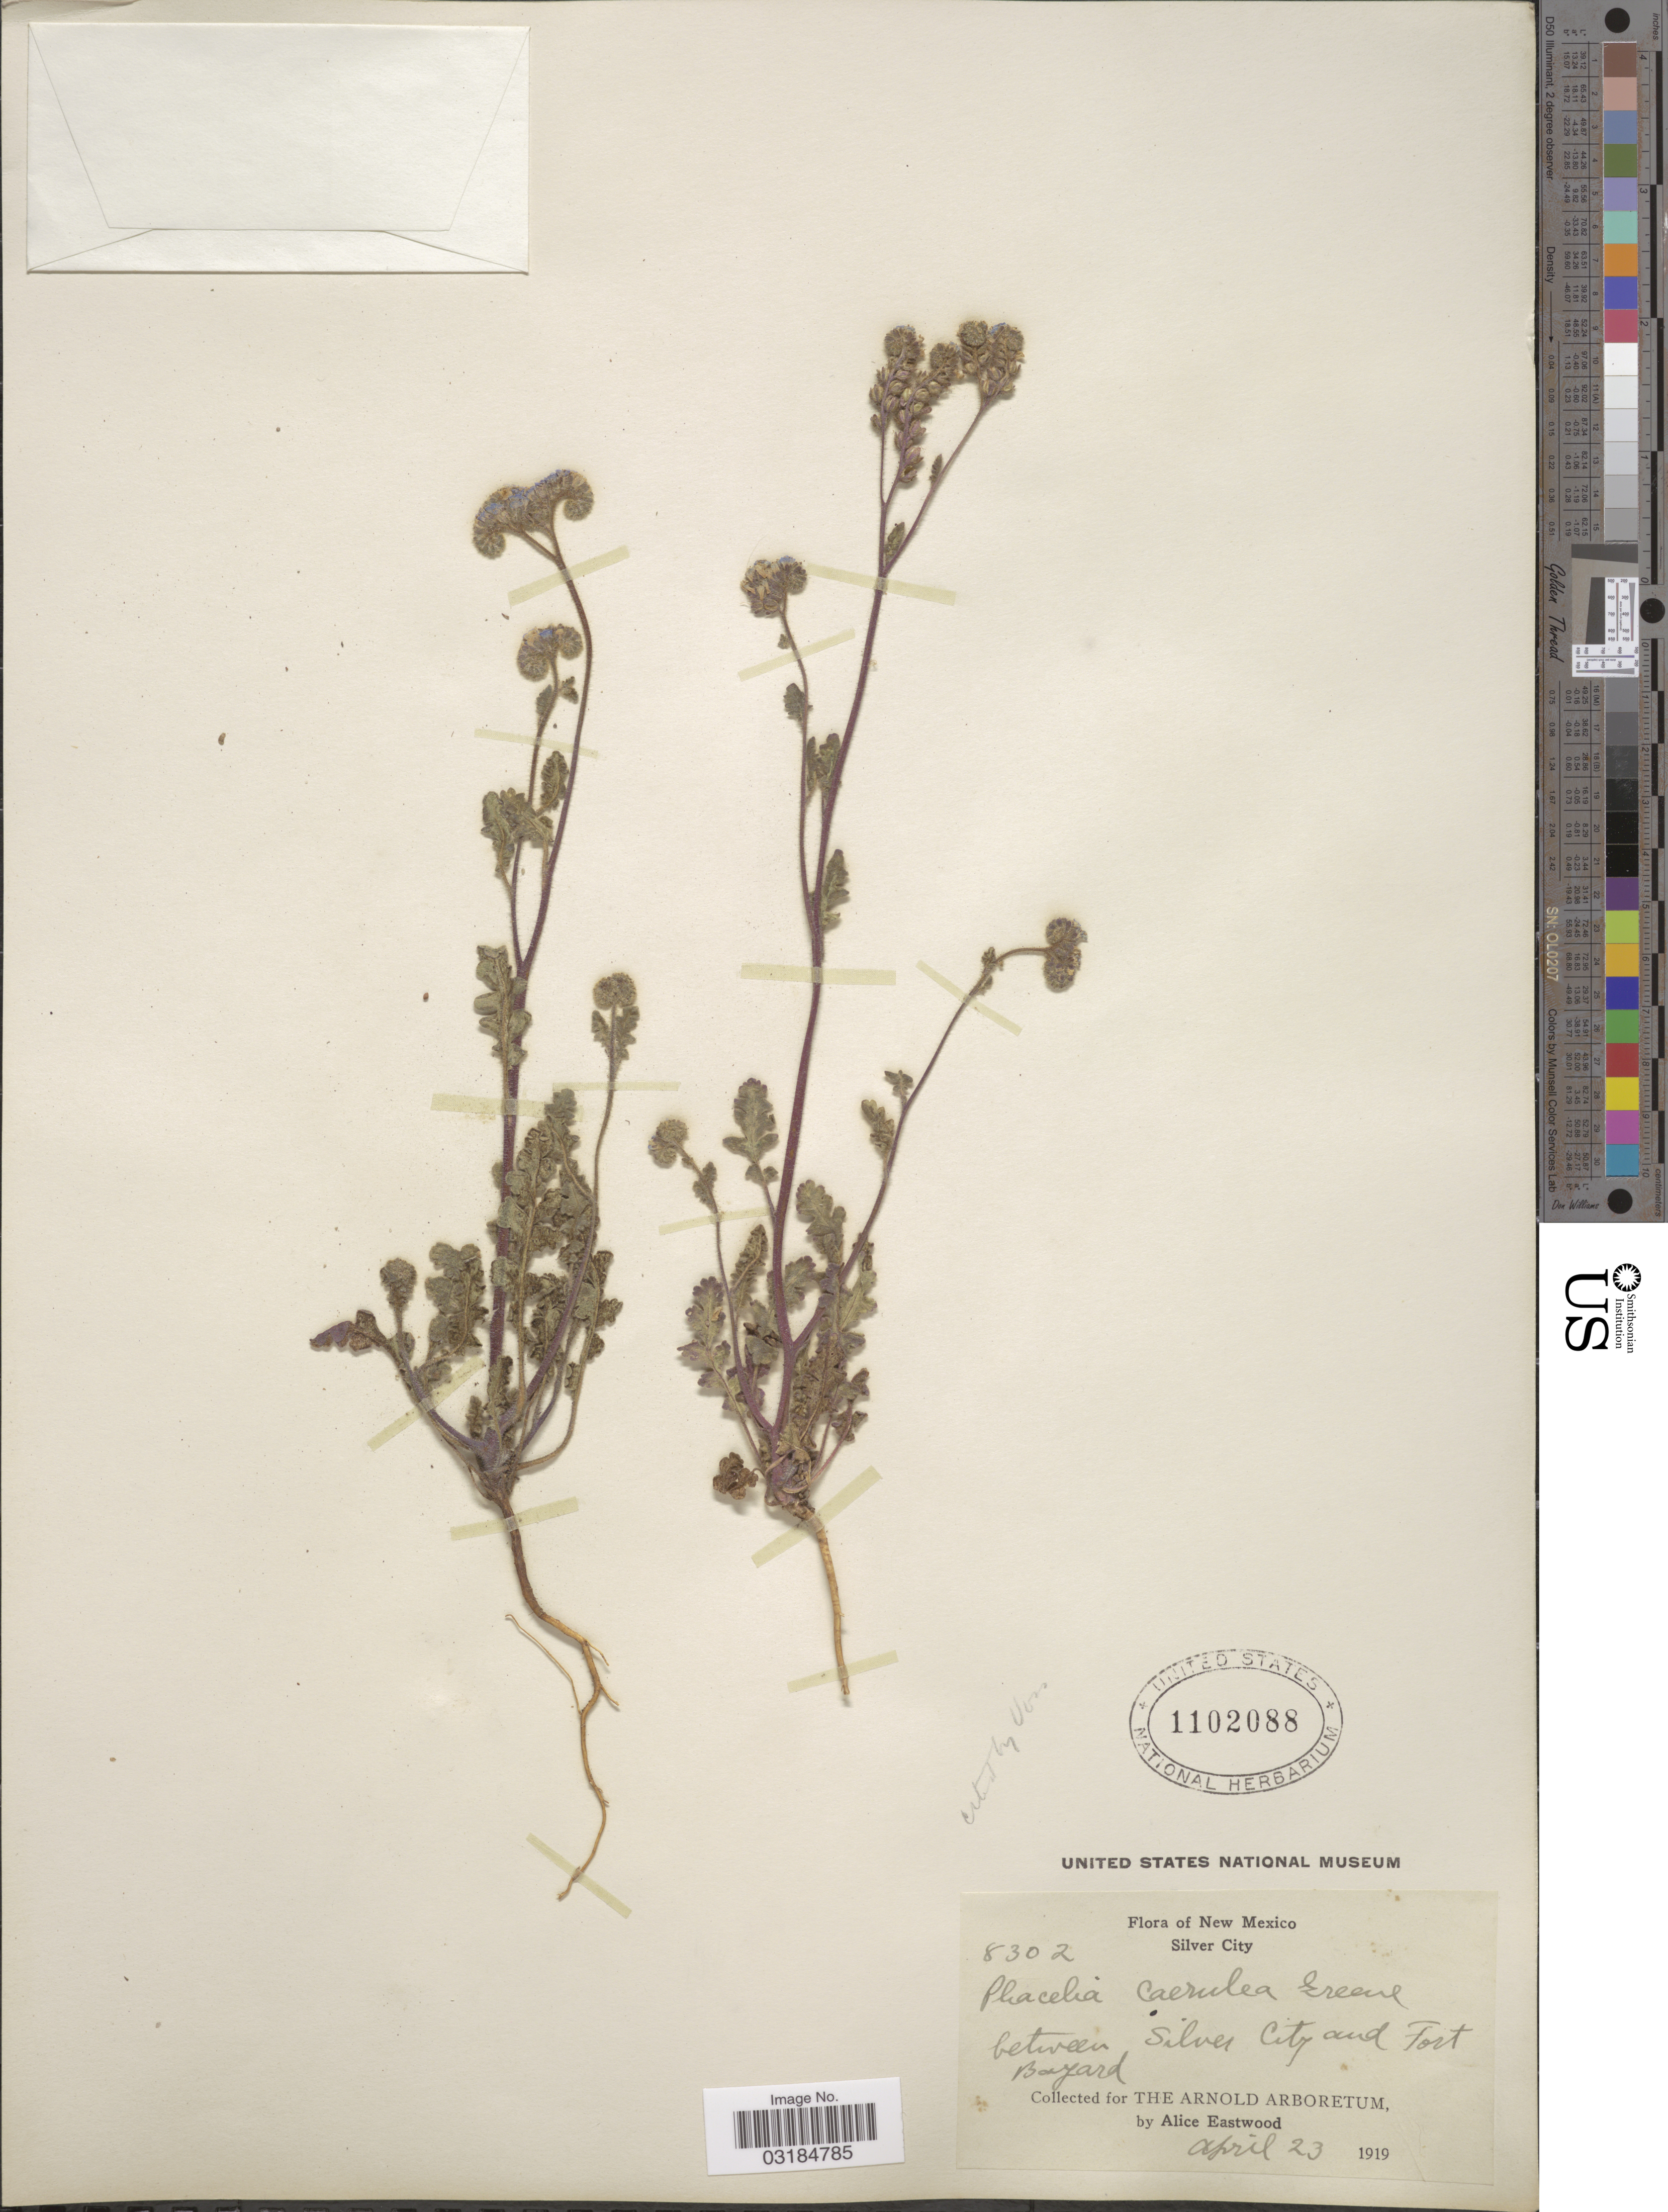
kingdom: Plantae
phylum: Tracheophyta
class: Magnoliopsida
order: Boraginales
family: Hydrophyllaceae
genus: Phacelia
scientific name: Phacelia caerulea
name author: Greene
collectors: A. Eastwood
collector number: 8302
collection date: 1919-04-23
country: United States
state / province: New Mexico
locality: Silver City, between Silver City and Fort Bayard.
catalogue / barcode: US 1102088